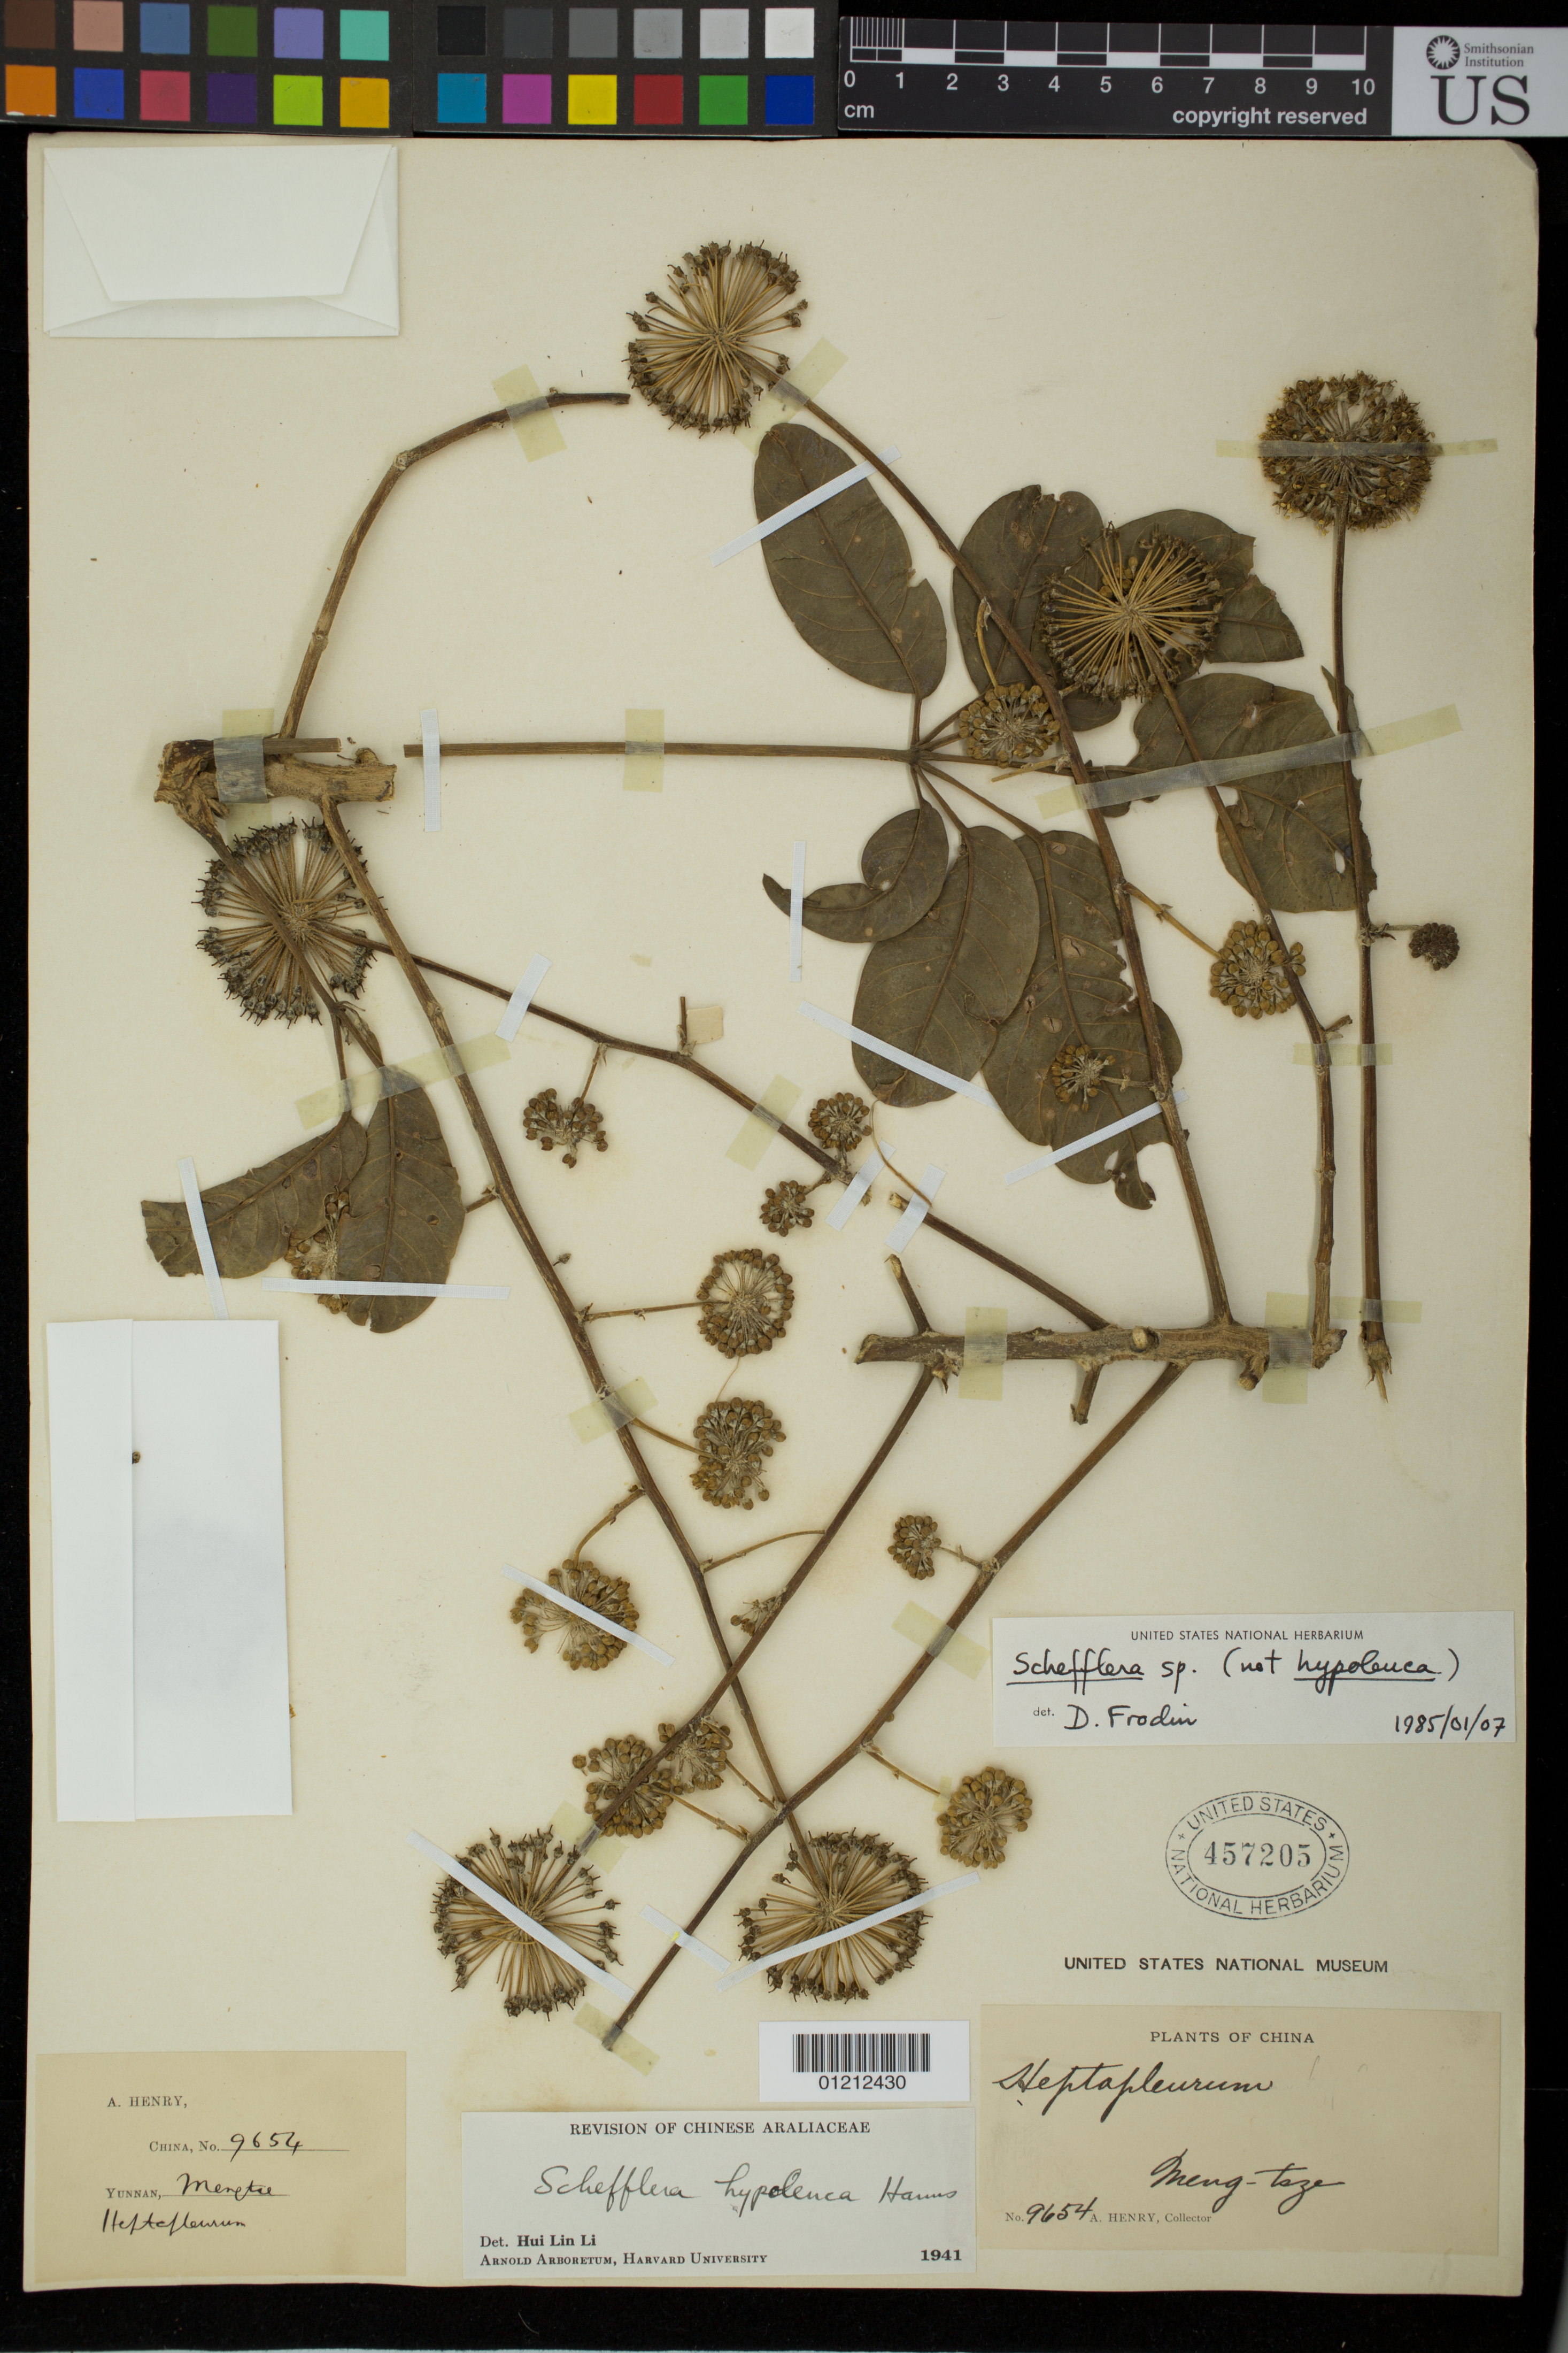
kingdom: Plantae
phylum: Tracheophyta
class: Magnoliopsida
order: Apiales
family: Araliaceae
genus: Schefflera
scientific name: Schefflera sp.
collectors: A. Henry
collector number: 9654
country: China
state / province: Yunnan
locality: Meng-tsze.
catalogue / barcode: US 457205